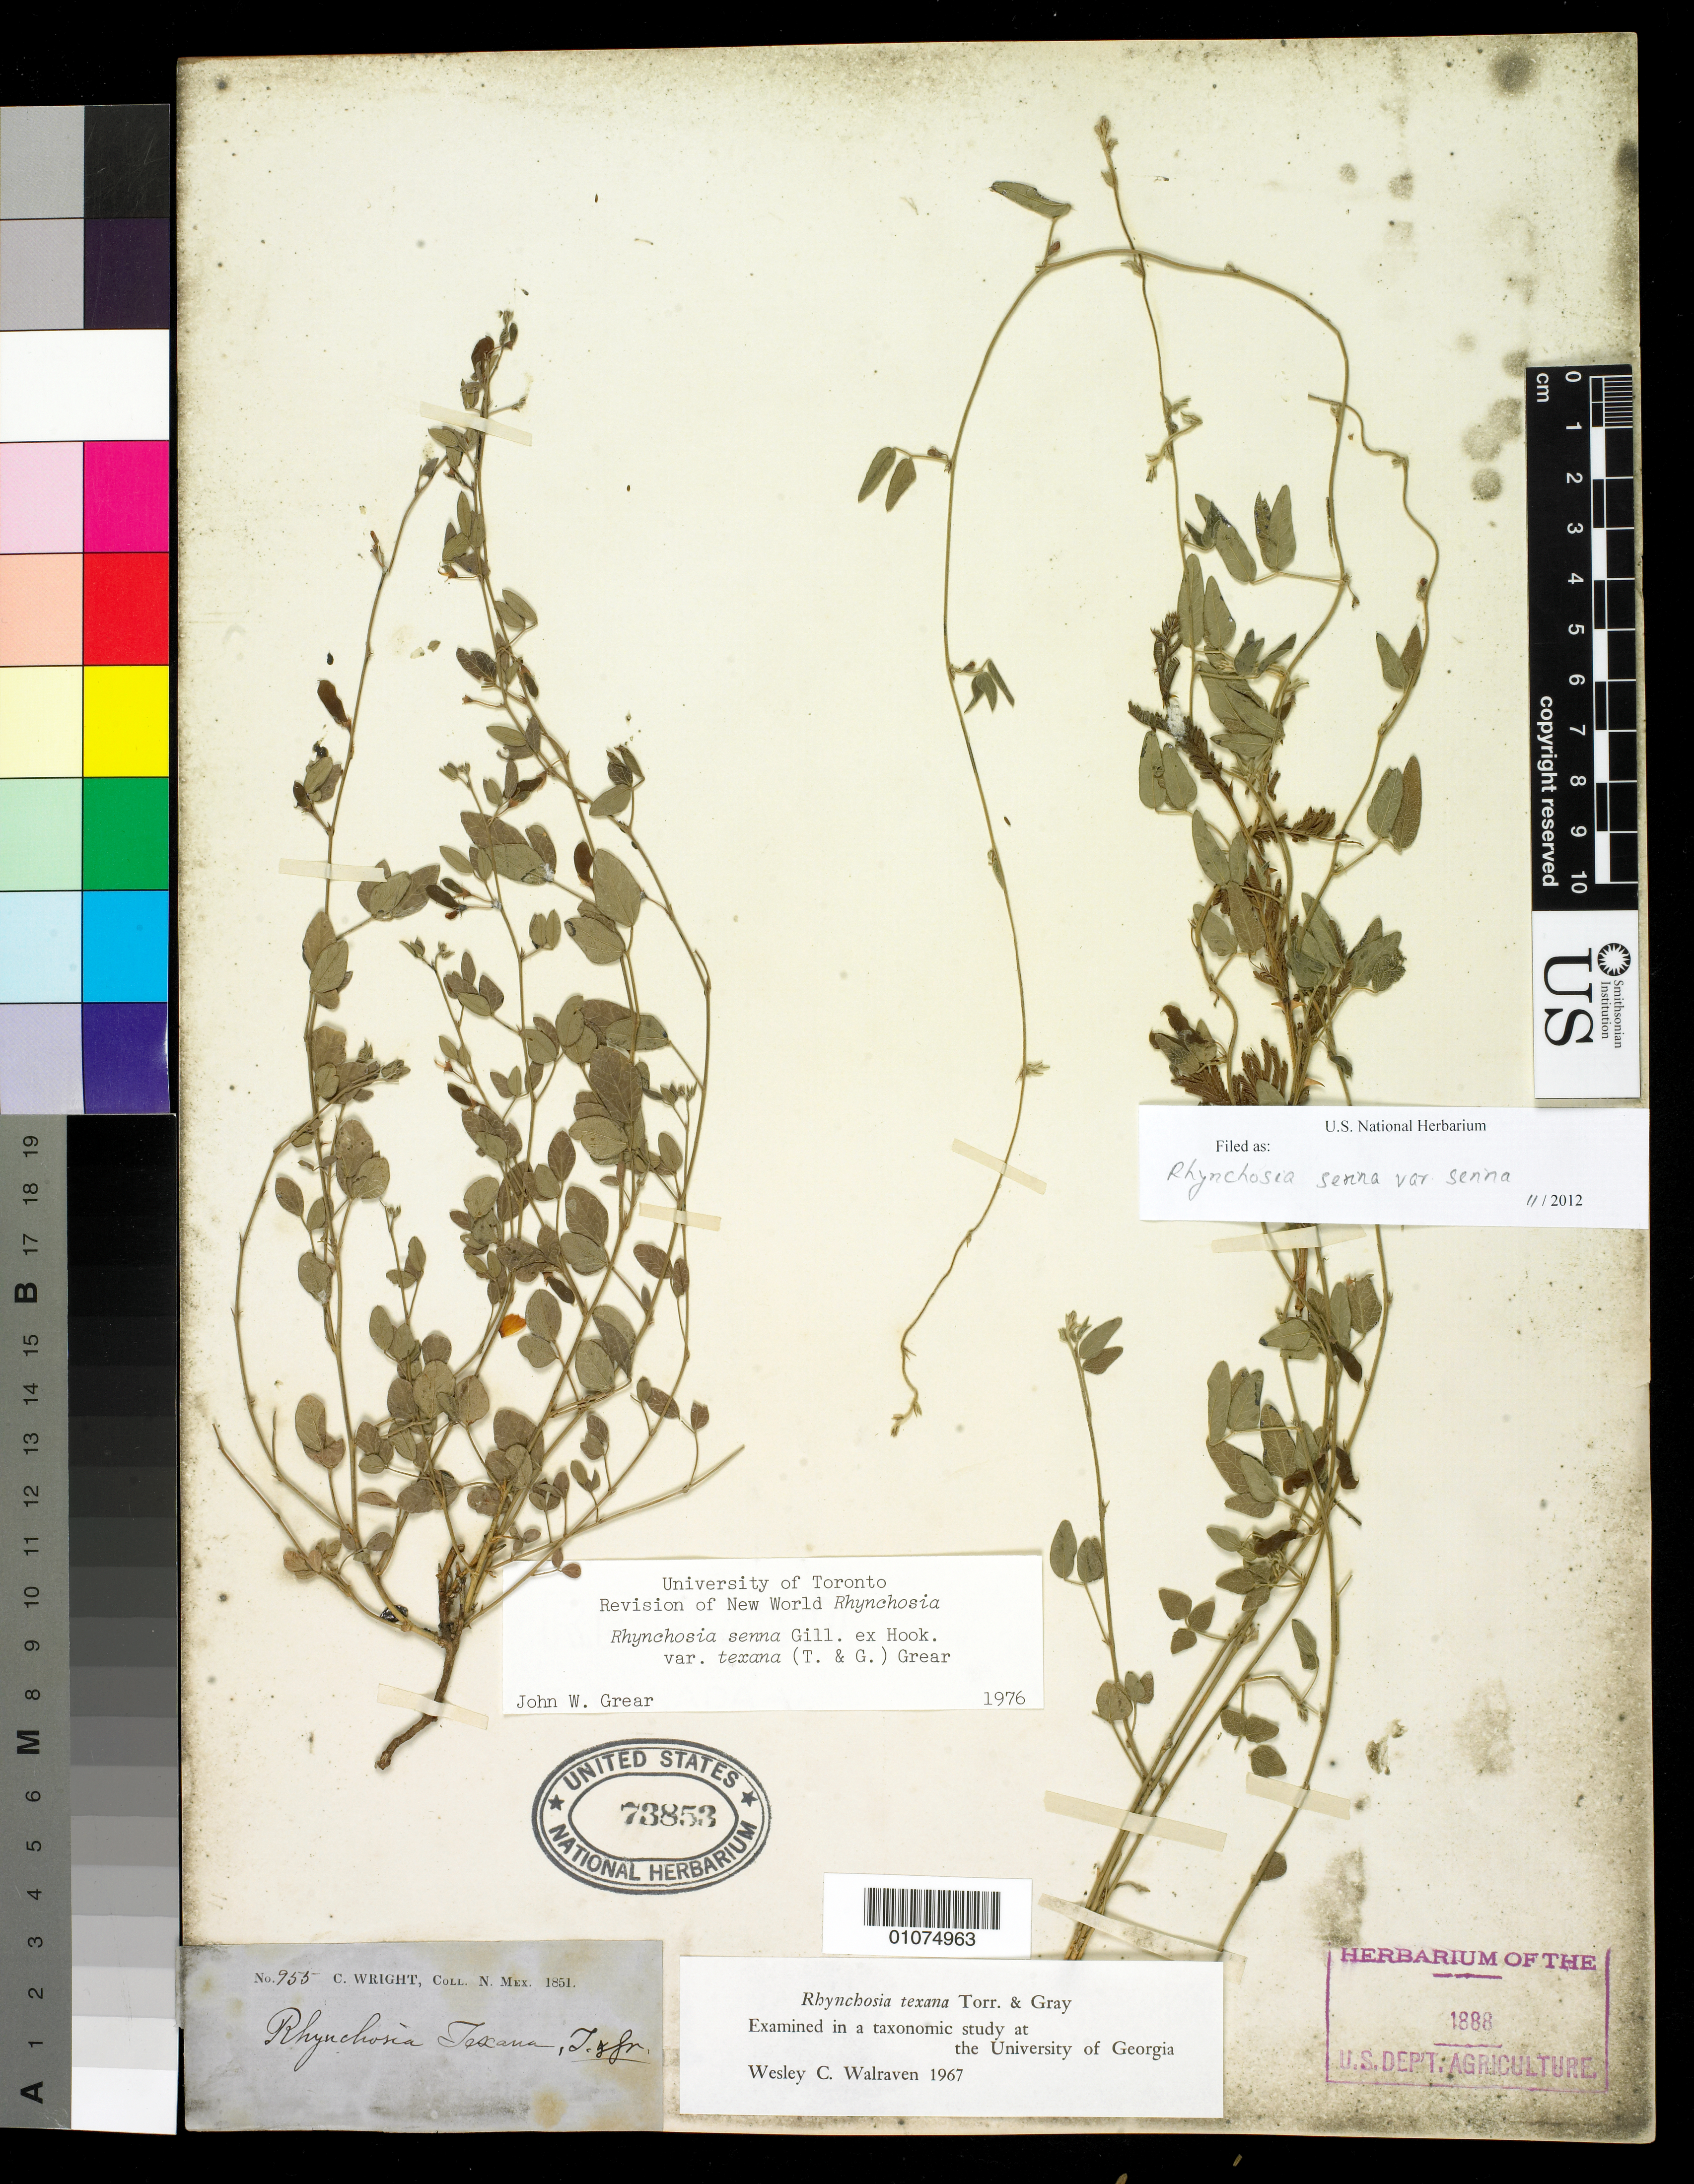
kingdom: Plantae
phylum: Tracheophyta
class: Magnoliopsida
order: Fabales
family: Fabaceae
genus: Rhynchosia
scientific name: Rhynchosia senna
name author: Gillies ex Hook.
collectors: C. Wright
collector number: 955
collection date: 1851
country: United States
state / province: New Mexico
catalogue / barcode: US 73853